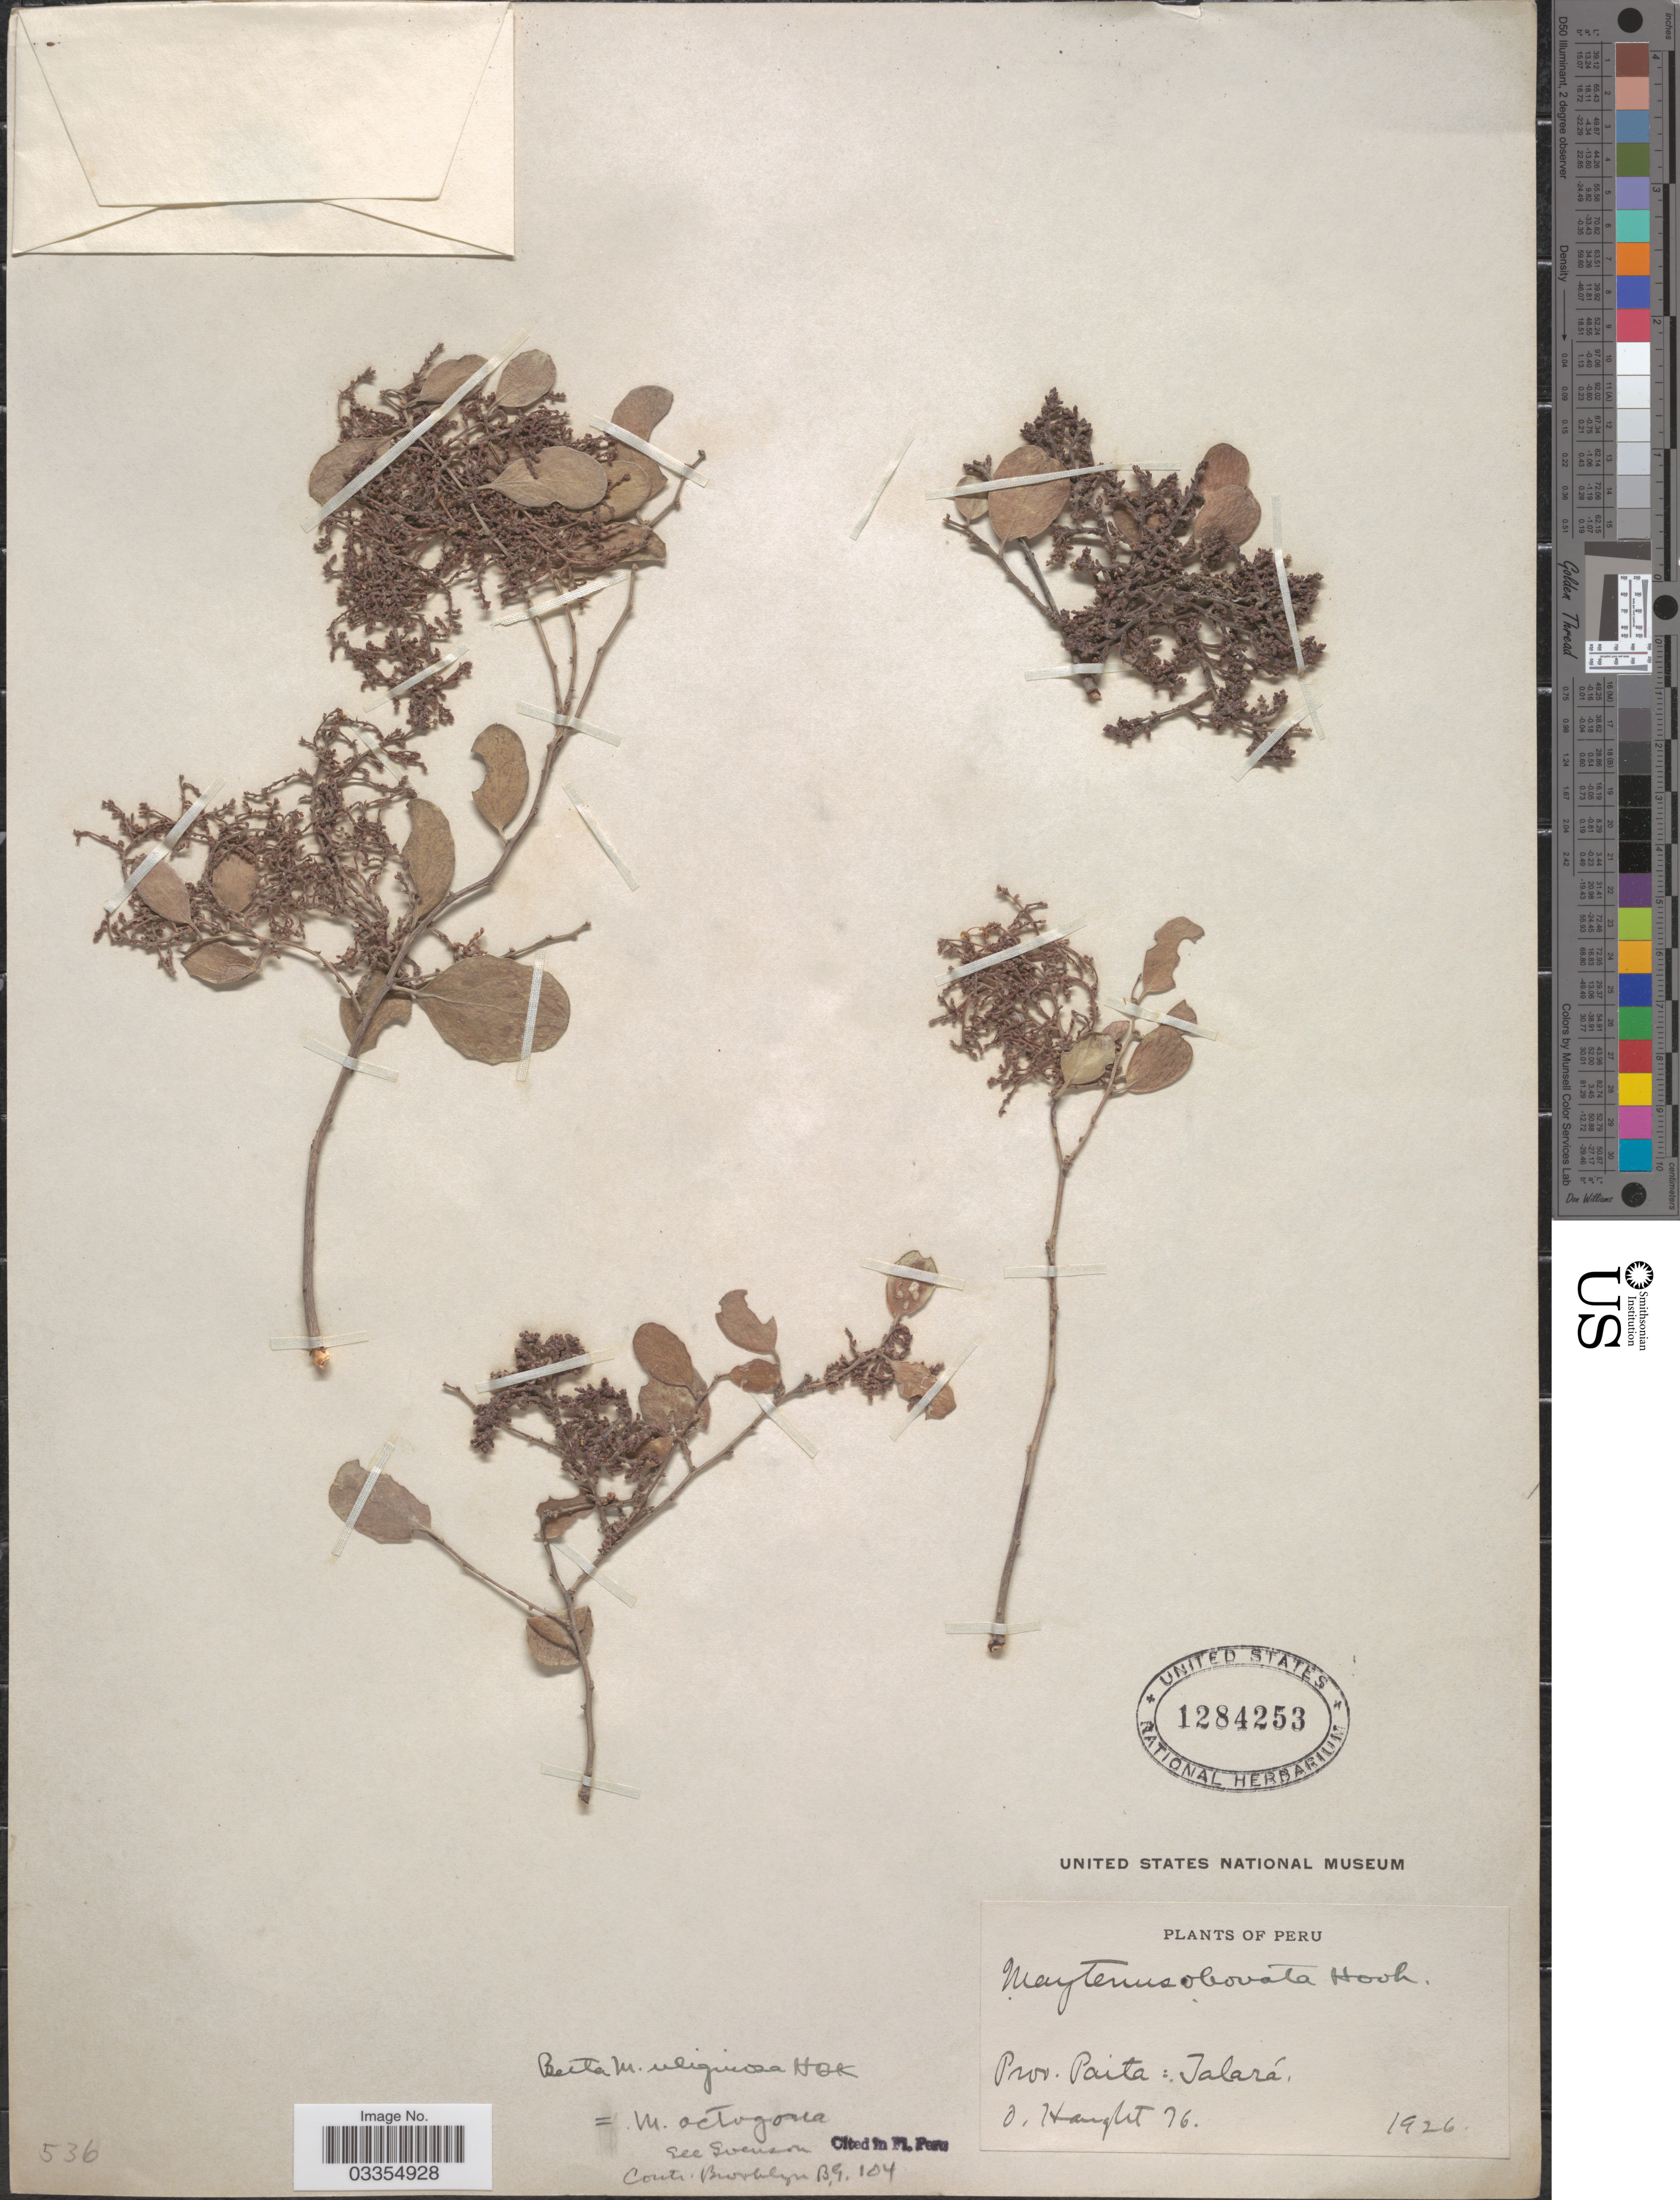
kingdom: Plantae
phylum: Tracheophyta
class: Magnoliopsida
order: Celastrales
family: Celastraceae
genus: Tricerma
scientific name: Tricerma orbiculare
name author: (Humb. & Bonpl. ex Schult.) Lundell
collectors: O. Haught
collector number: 76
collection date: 1926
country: Peru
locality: Prov. Paita: Talará.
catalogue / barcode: US 1284253